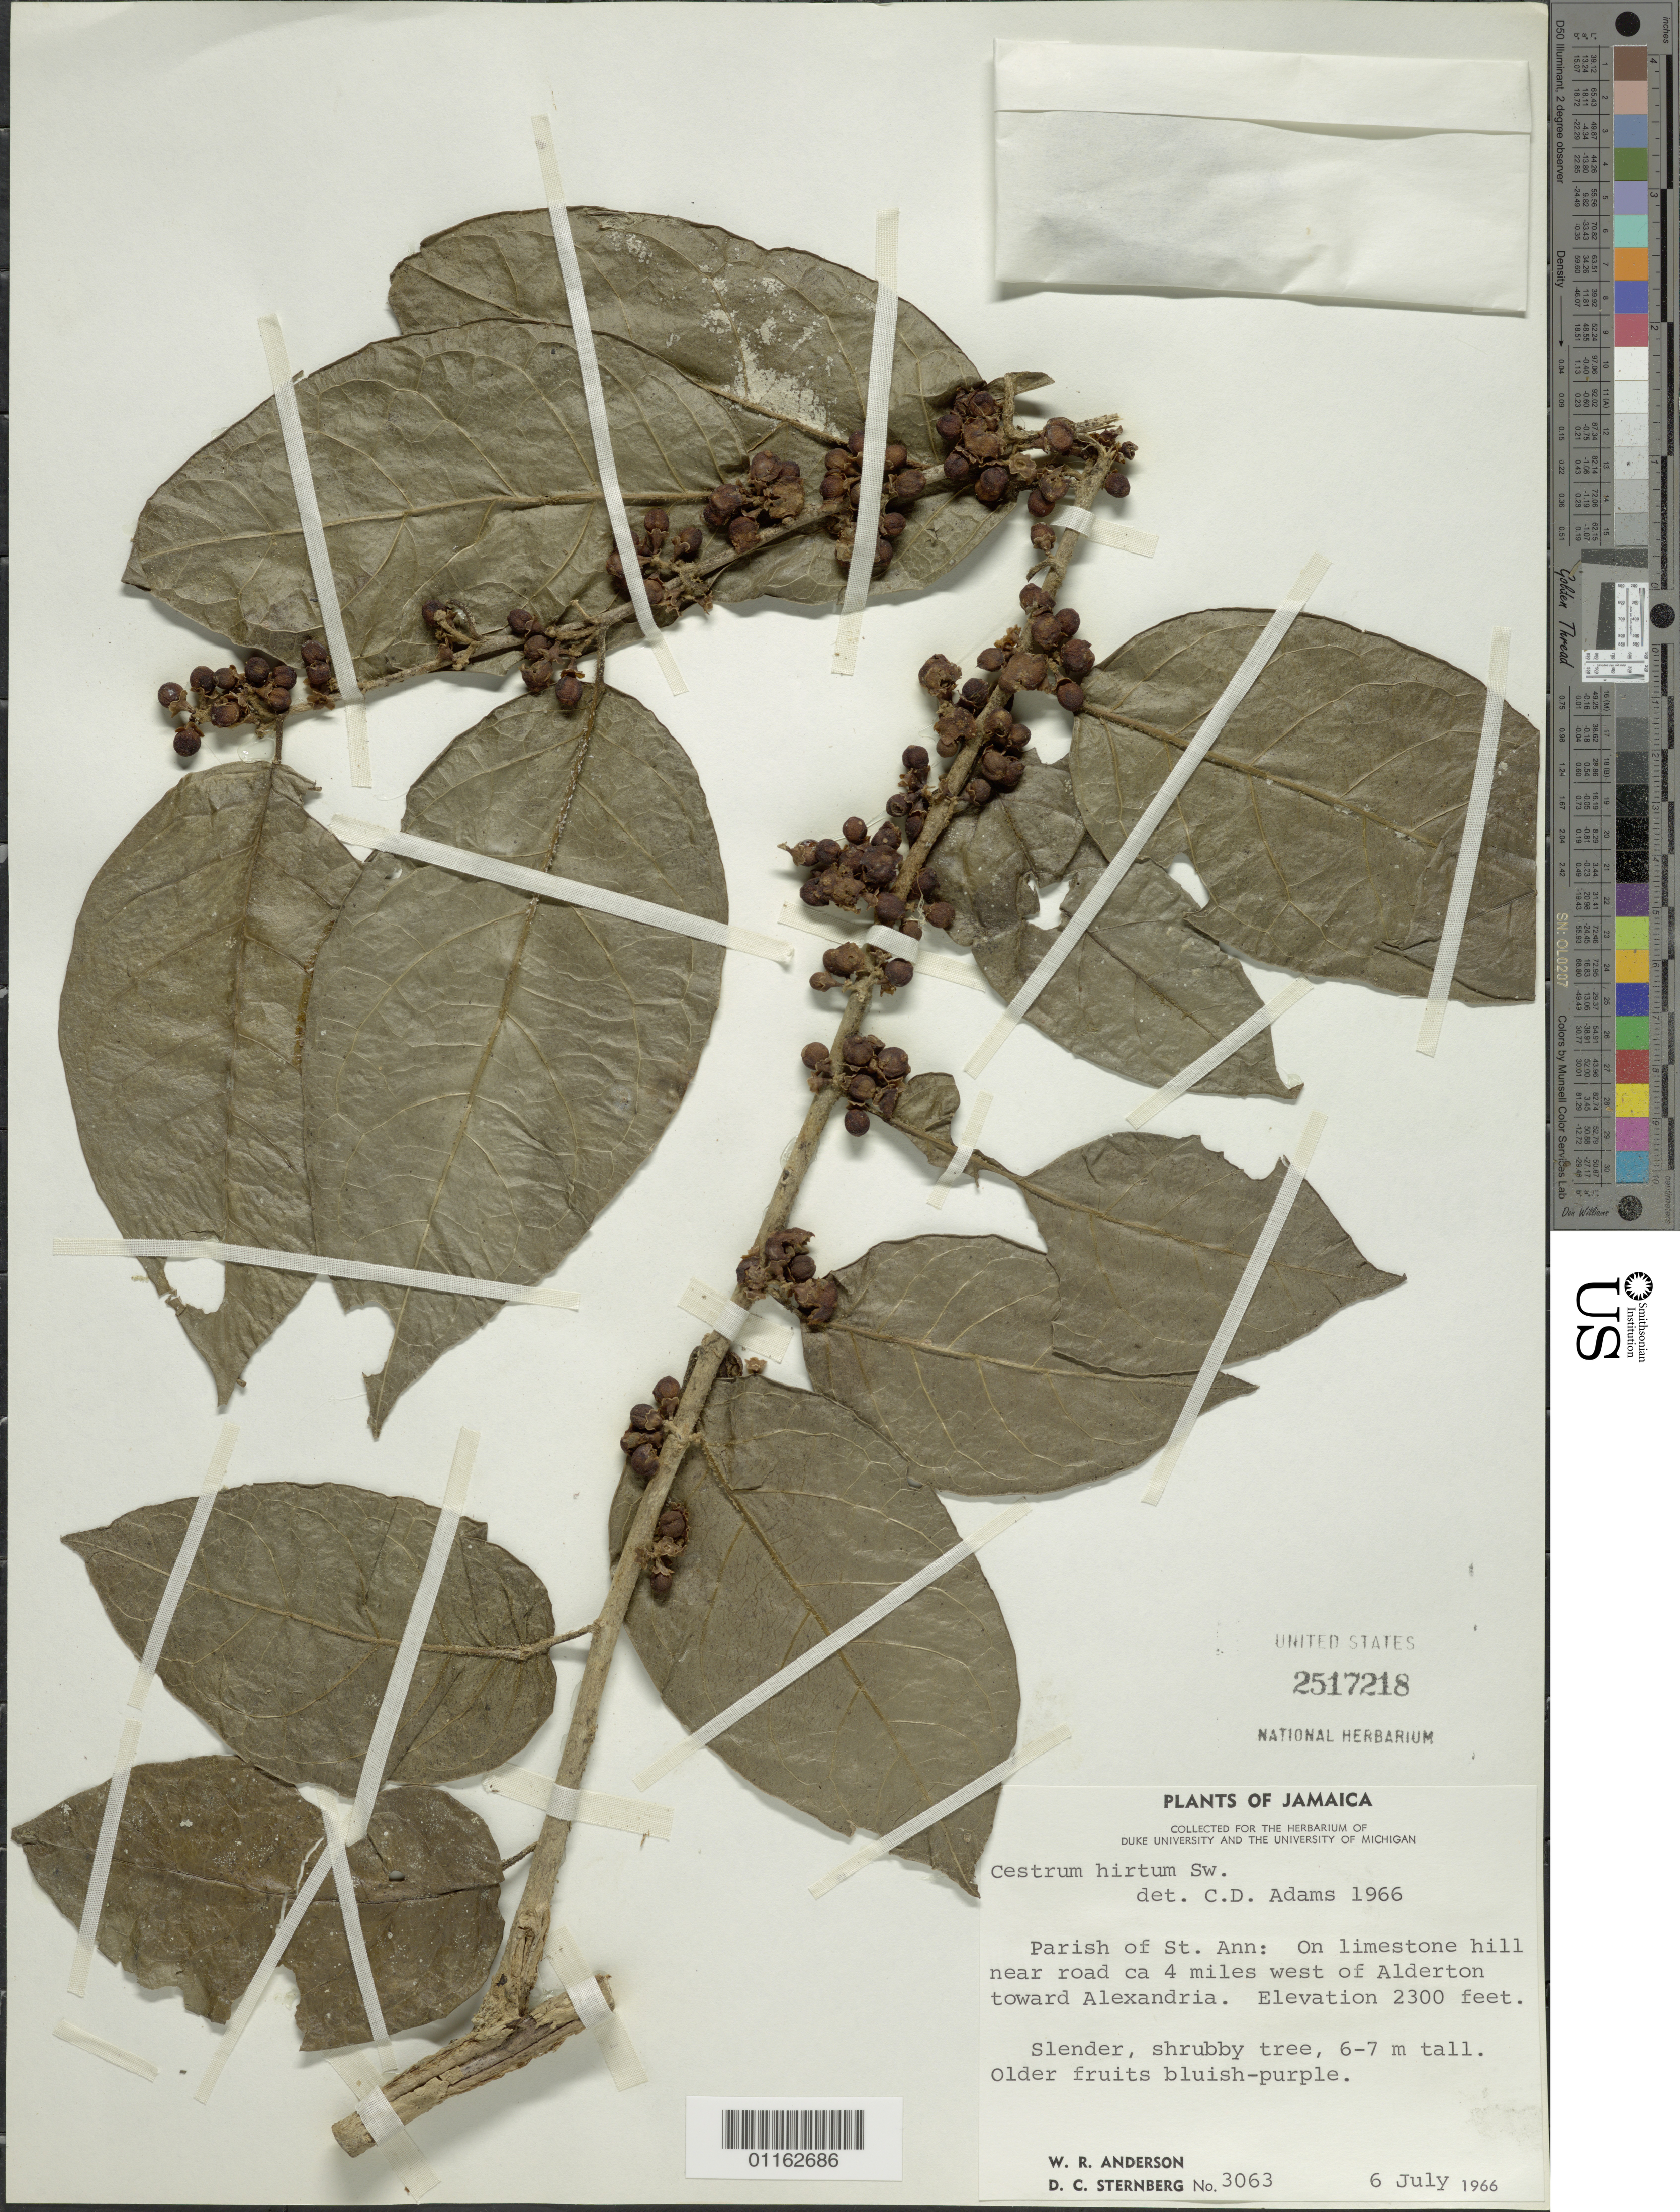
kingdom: Plantae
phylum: Tracheophyta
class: Magnoliopsida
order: Solanales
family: Solanaceae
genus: Cestrum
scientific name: Cestrum hirtum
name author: Sw.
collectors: W. R. Anderson & D. Sternberg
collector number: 3063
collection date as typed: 06 Jul 1966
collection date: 1966-07-06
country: Jamaica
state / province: Saint Ann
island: Jamaica I.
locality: On limestone hill near road ca 4 mi. W of Alderton toward Alexandria.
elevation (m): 701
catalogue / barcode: US 2517218